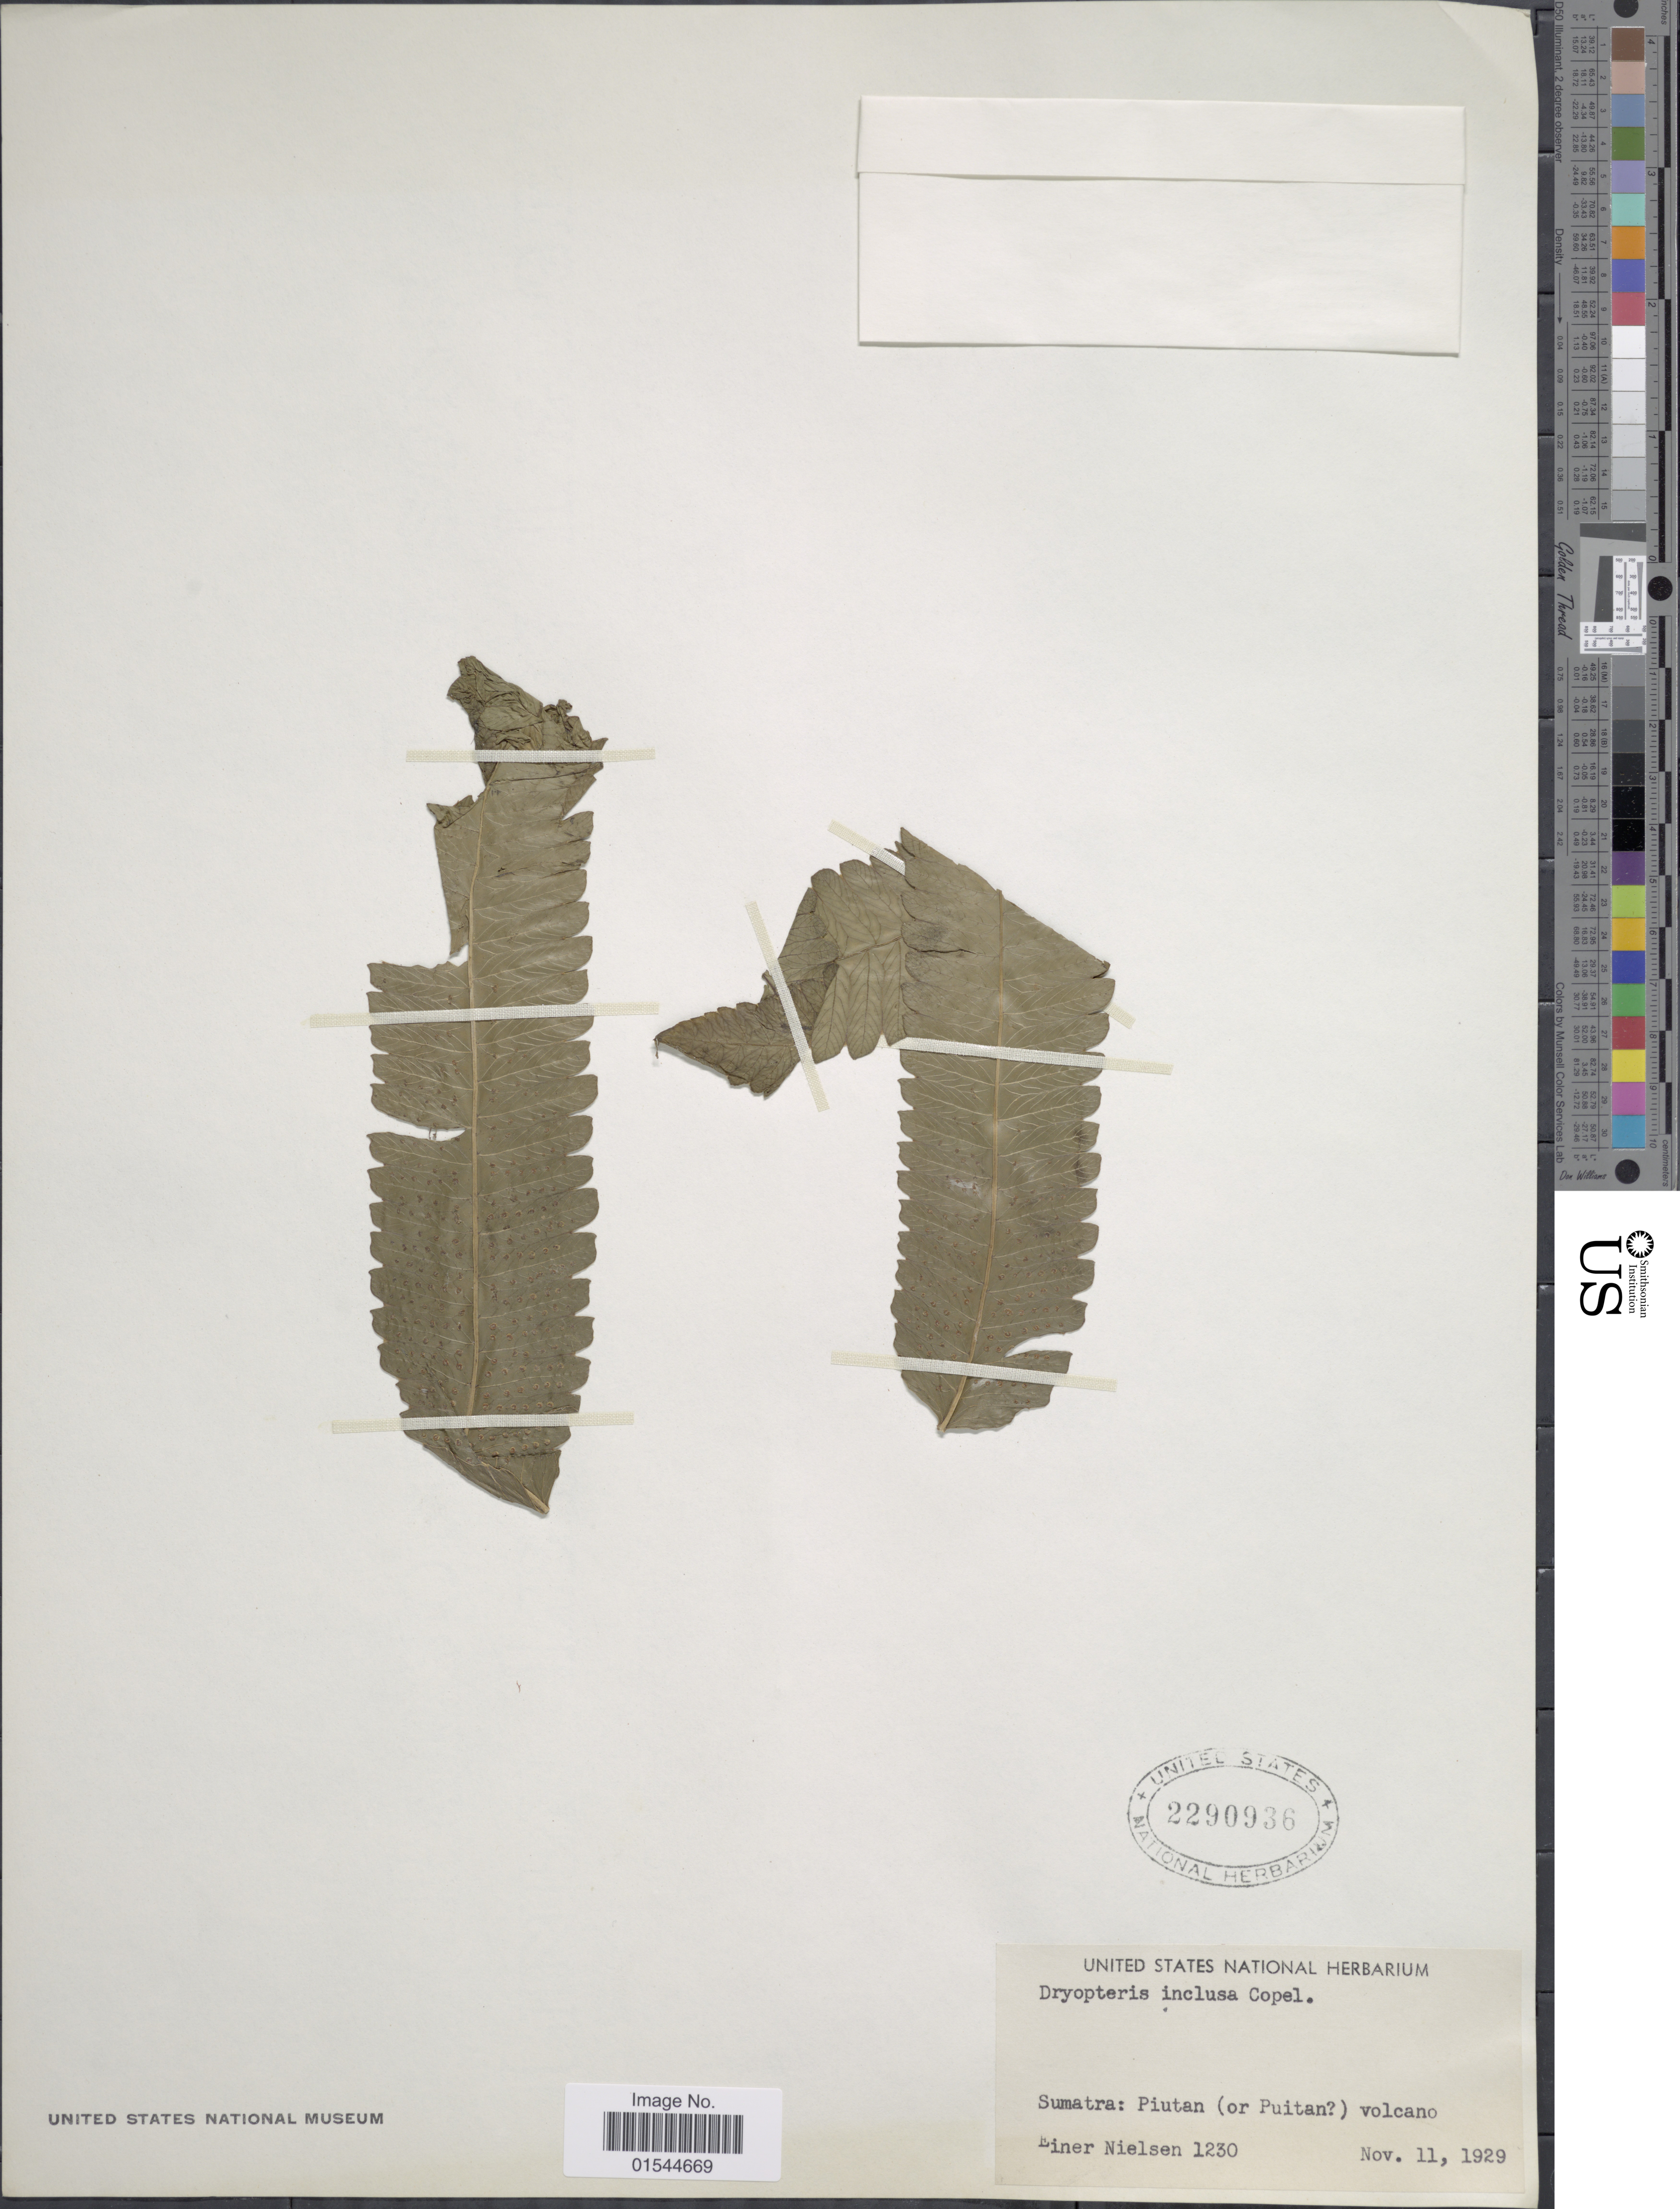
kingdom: Plantae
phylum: Tracheophyta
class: Polypodiopsida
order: Polypodiales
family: Thelypteridaceae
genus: Pneumatopteris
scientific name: Pneumatopteris inclusa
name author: (Copel.) Holttum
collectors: E. Nielsen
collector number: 1230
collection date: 1929-11-11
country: Indonesia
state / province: Sumatra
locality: Sumatra: Piutan (or Puitan [unsure placement]) volcano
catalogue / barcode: US 2290936